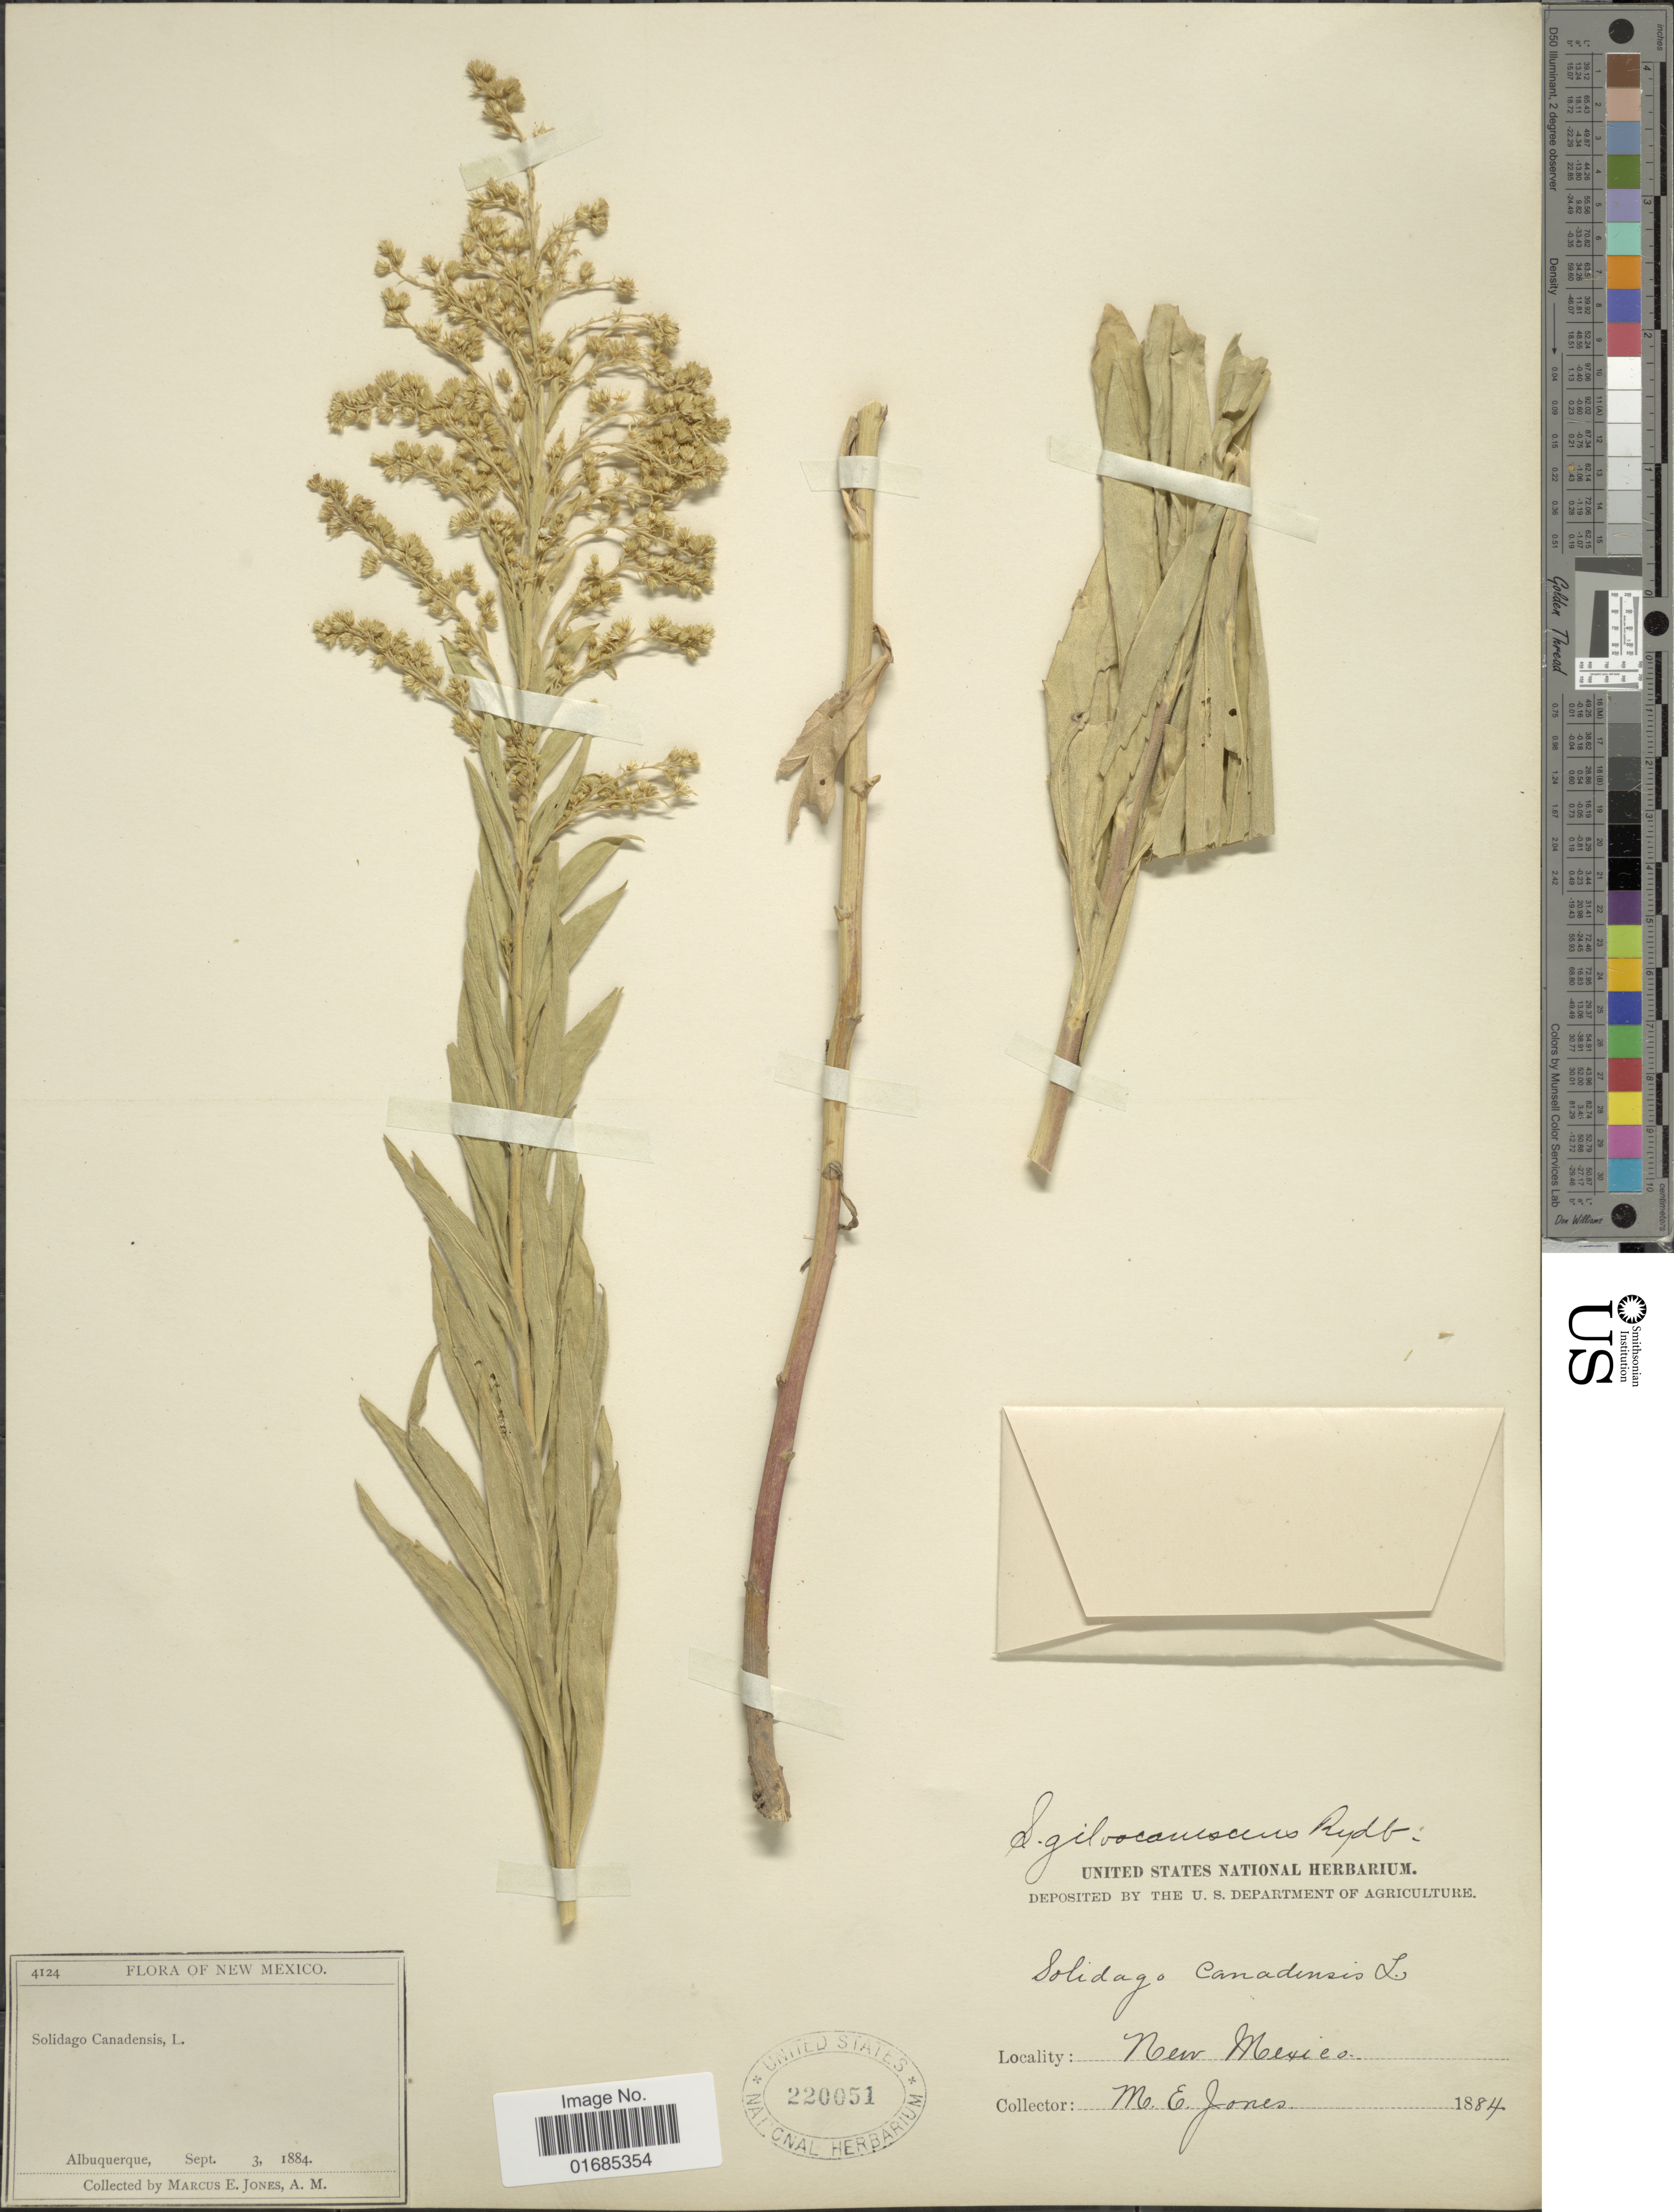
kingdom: Plantae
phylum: Tracheophyta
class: Magnoliopsida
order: Asterales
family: Asteraceae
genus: Solidago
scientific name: Solidago canadensis var. gilvocanescens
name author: Rydb.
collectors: M. E. Jones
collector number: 4124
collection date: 1884-09-03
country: United States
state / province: New Mexico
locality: Albuquerque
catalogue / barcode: US 220051